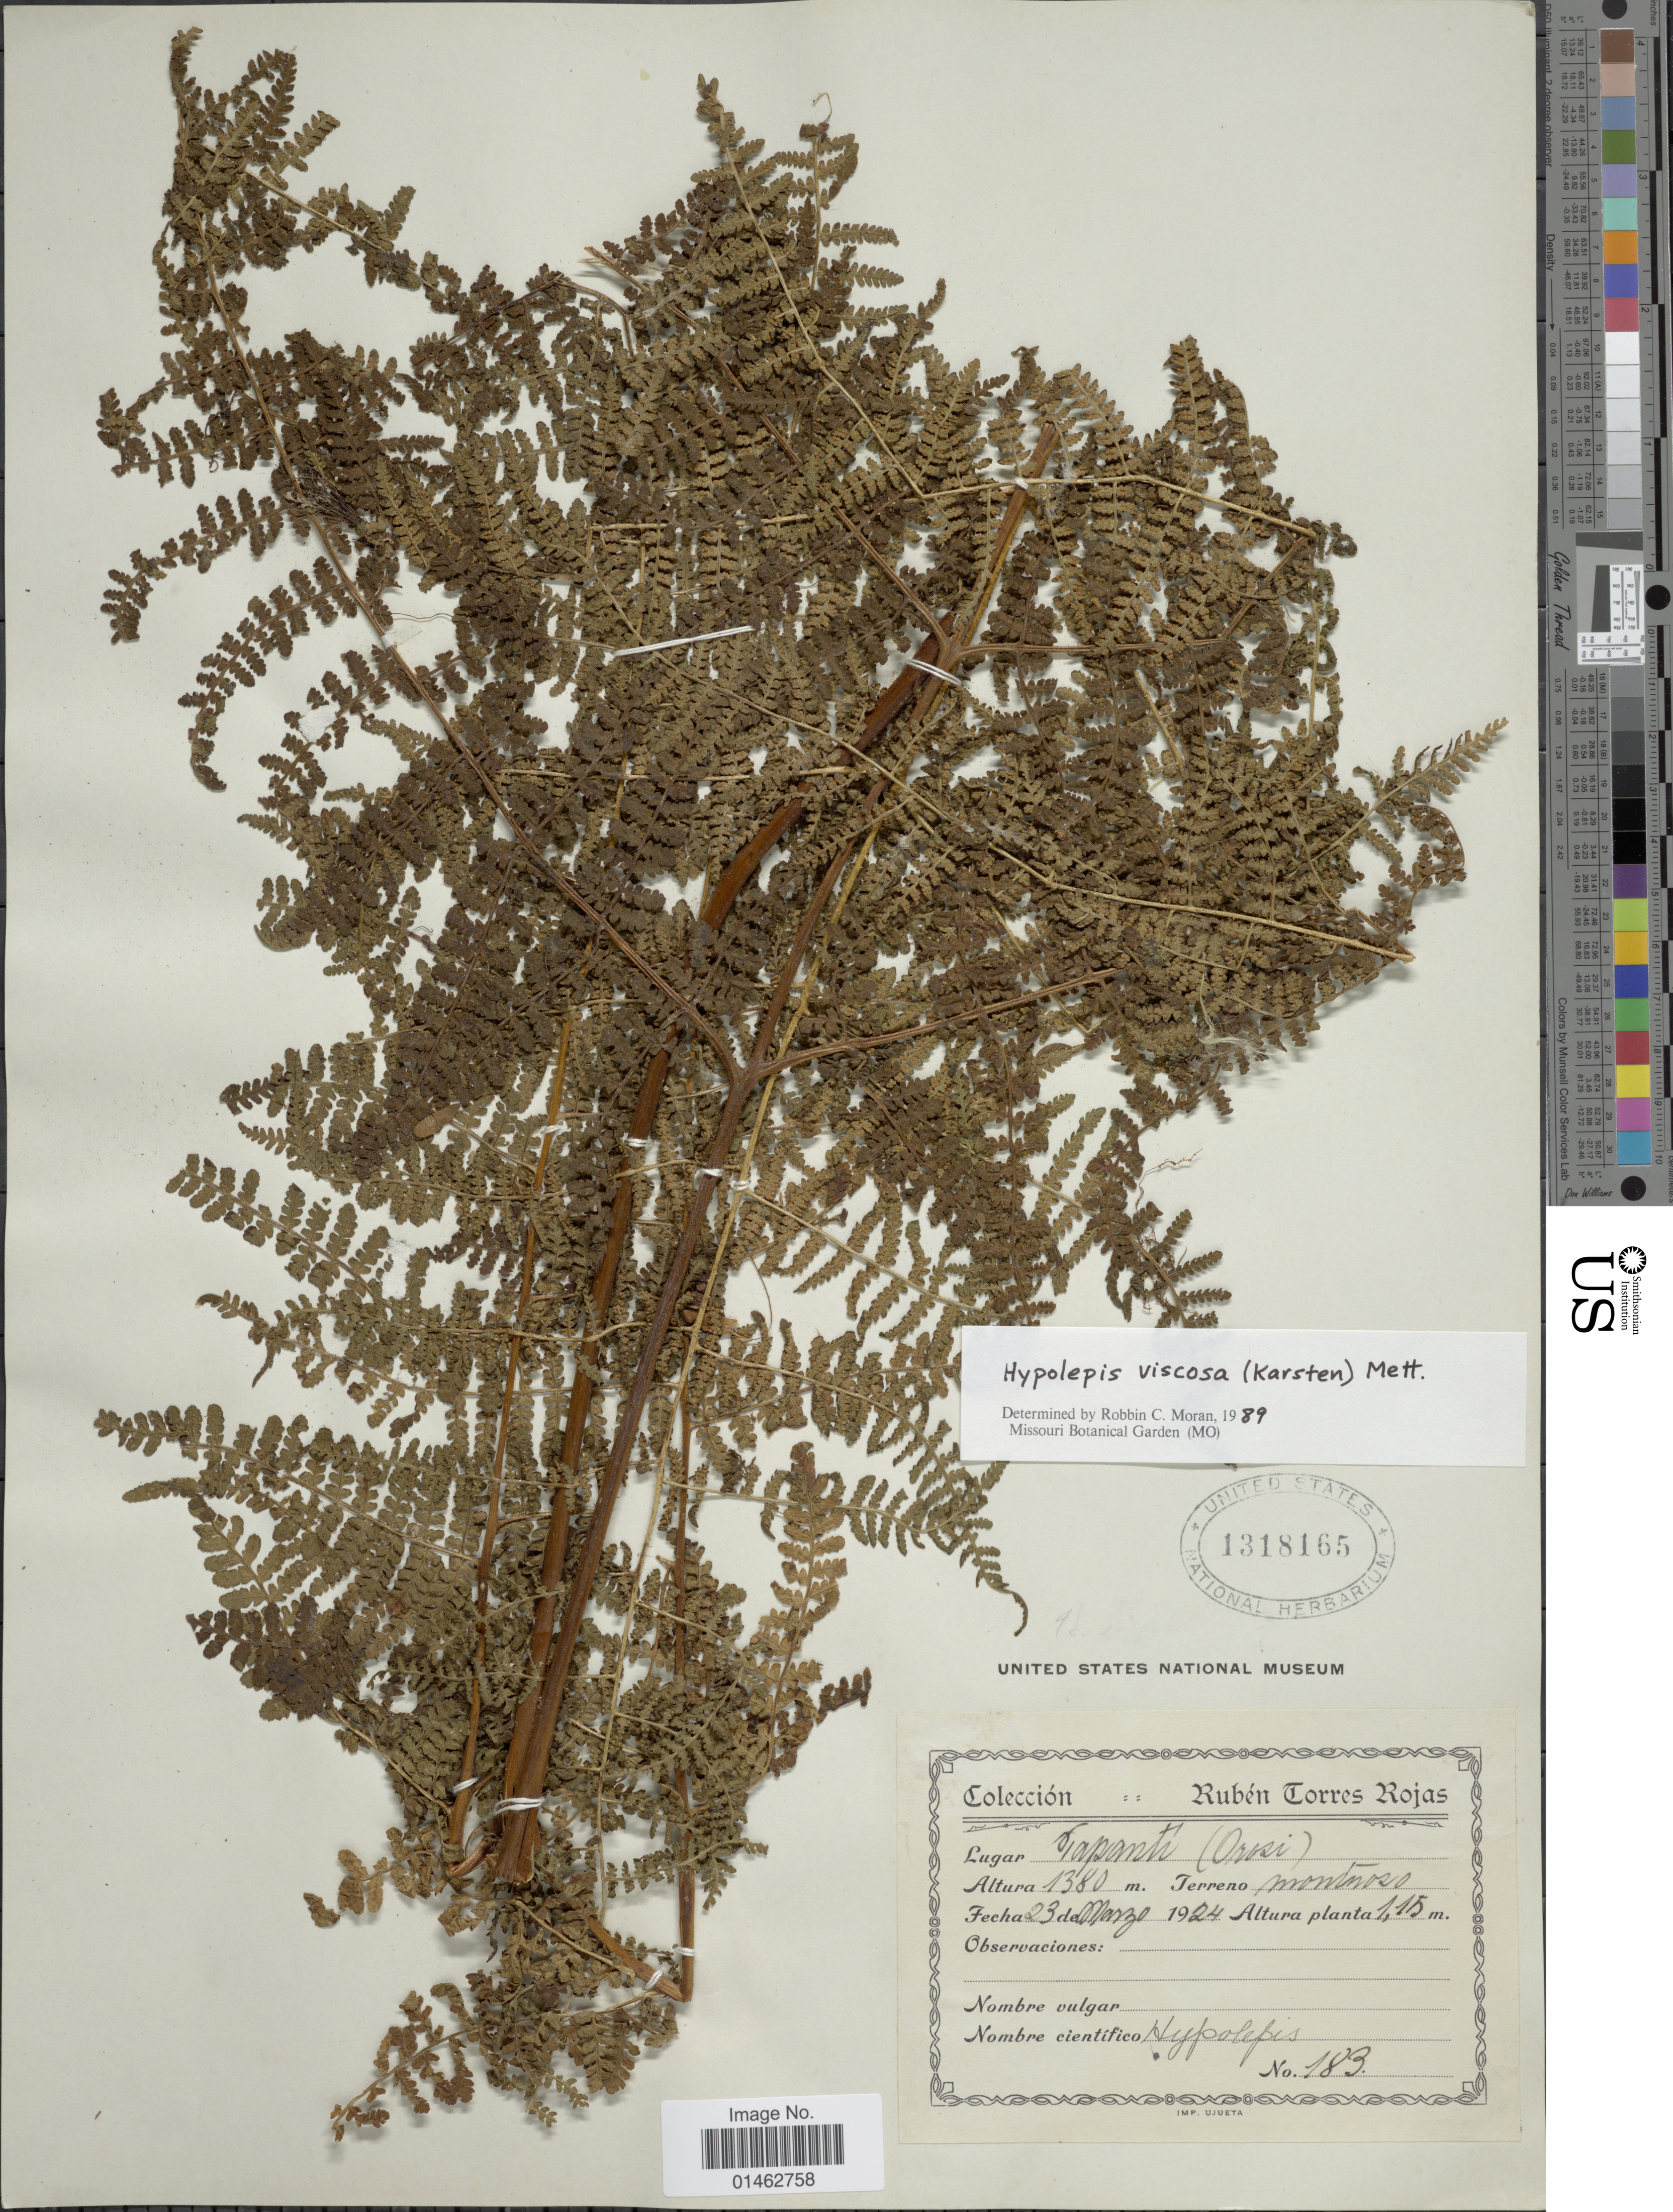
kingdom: Plantae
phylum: Tracheophyta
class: Polypodiopsida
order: Polypodiales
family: Dennstaedtiaceae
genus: Hypolepis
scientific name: Hypolepis rubiginosopilosula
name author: Lellinger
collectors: R. Torres Rojas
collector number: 183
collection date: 1924-03-23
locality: Tiapantí (Orosi)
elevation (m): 1380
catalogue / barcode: US 1318165